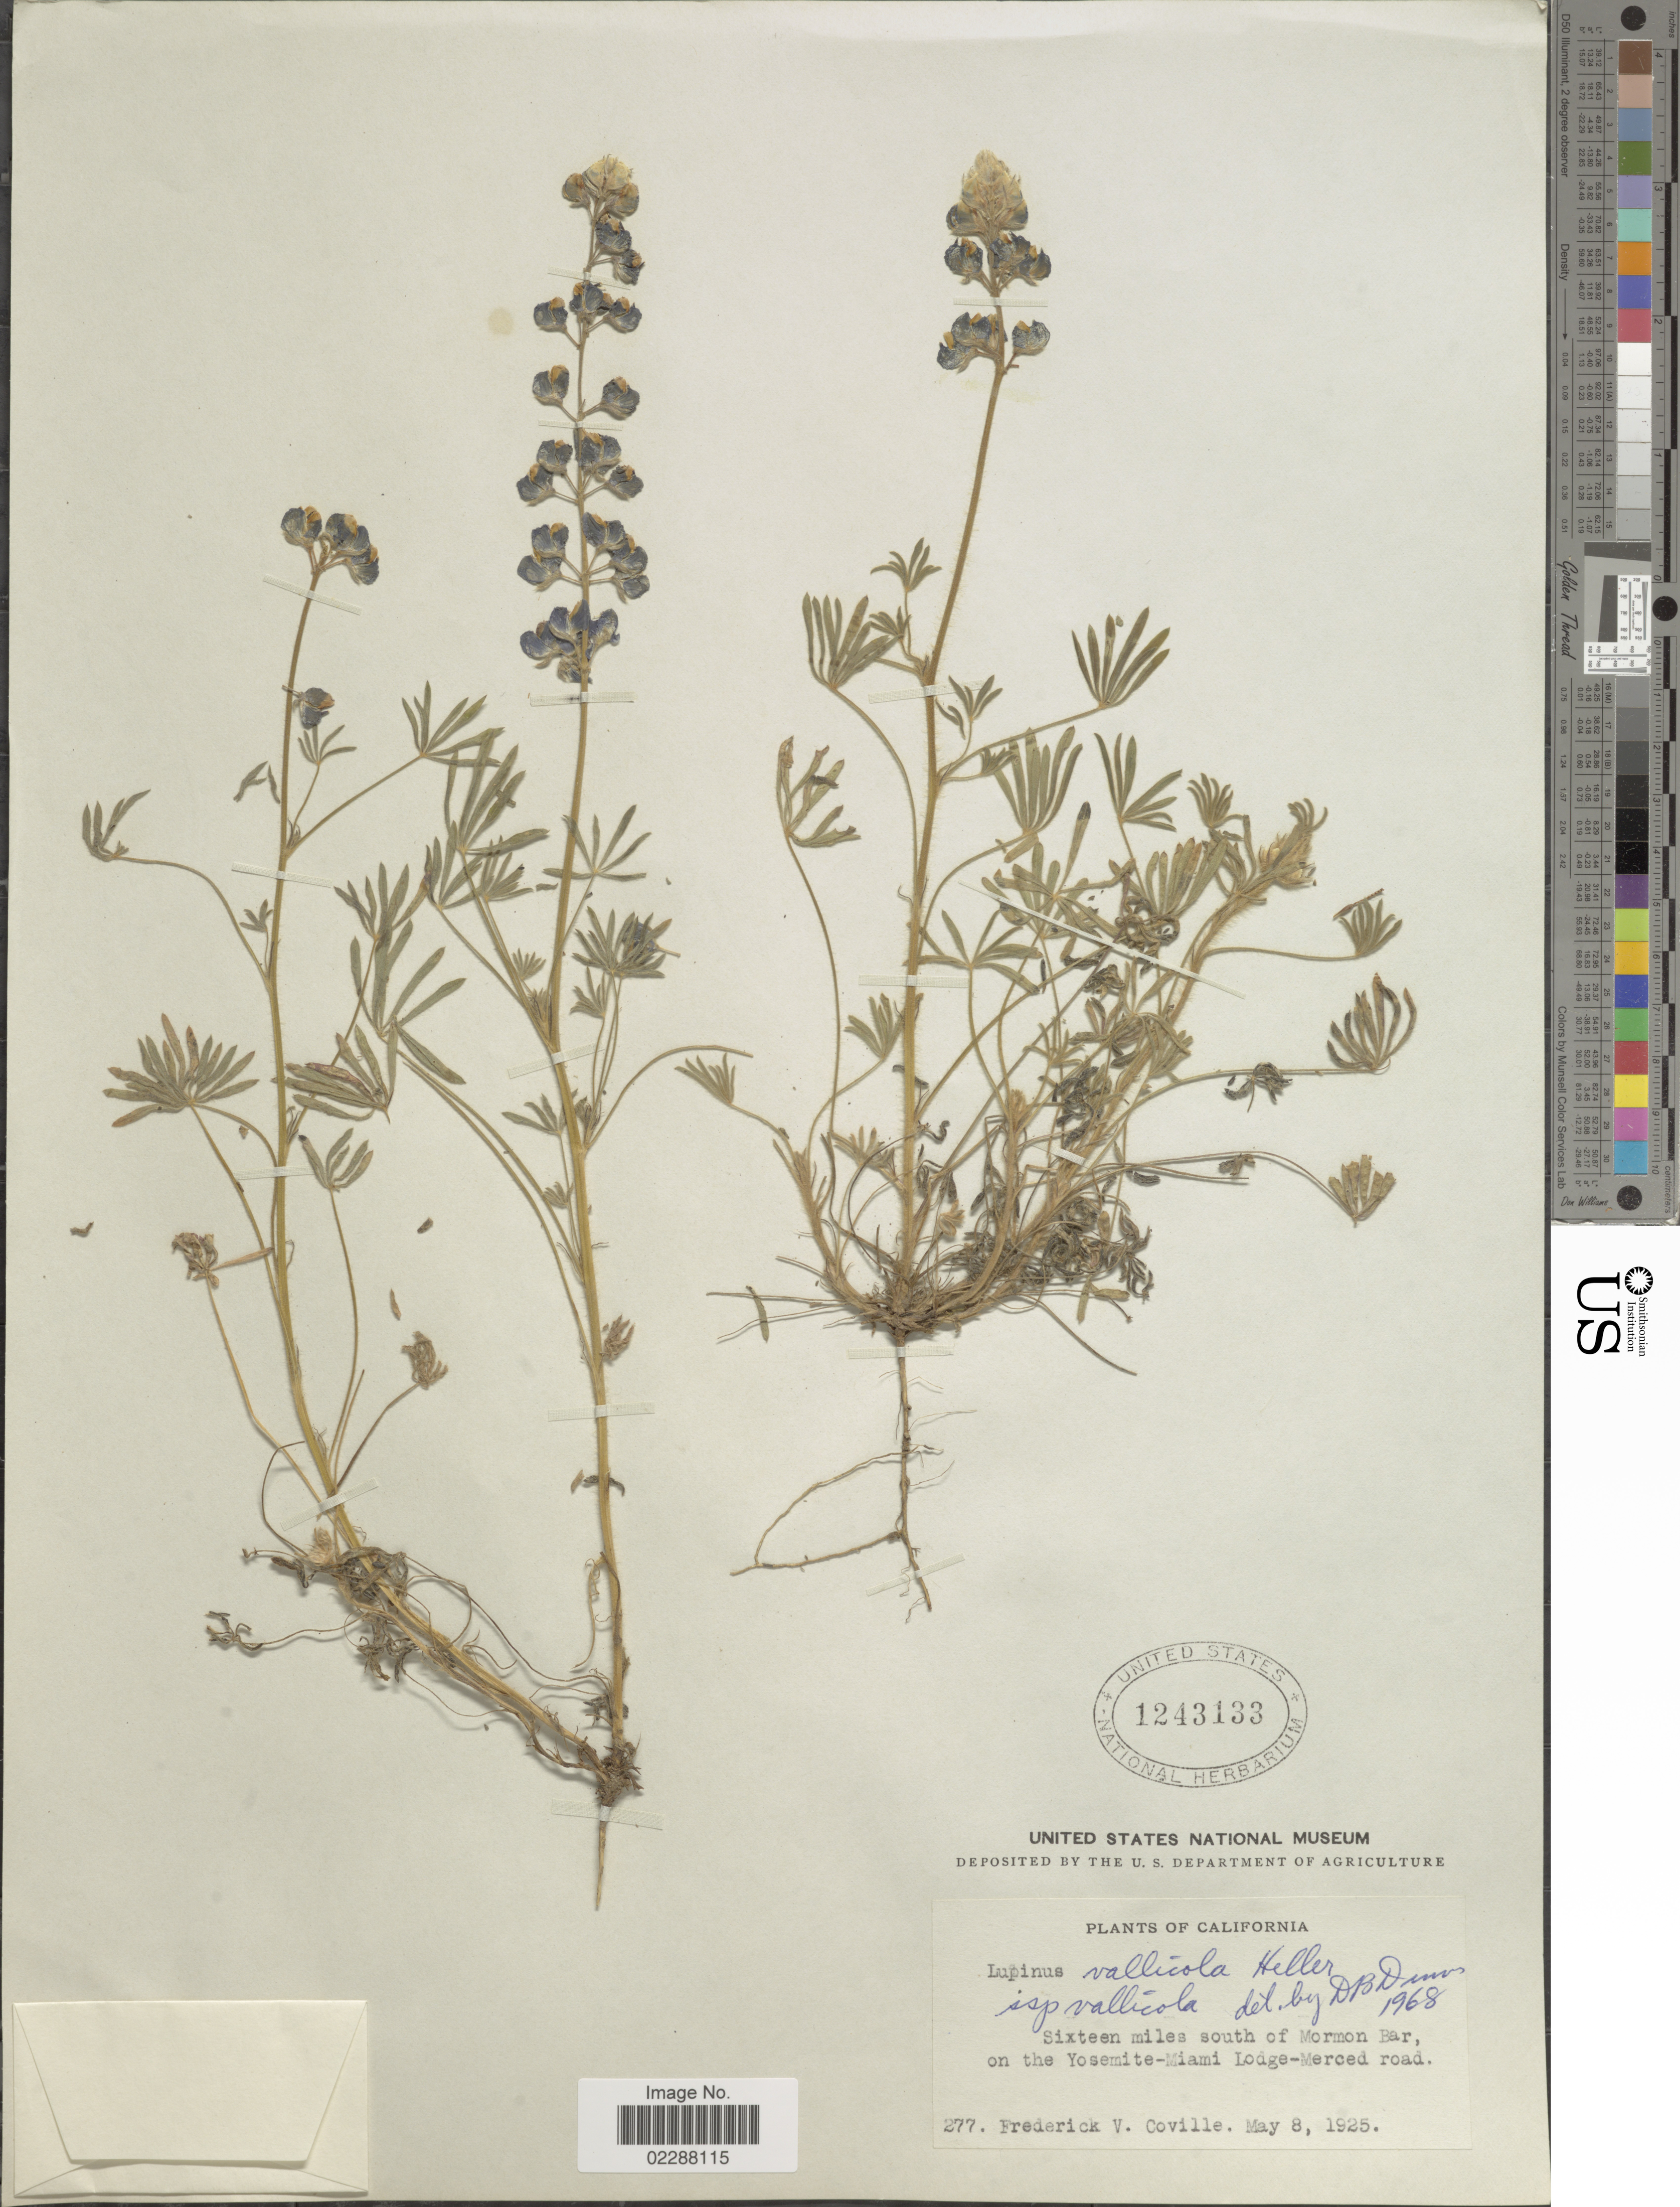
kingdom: Plantae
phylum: Tracheophyta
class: Magnoliopsida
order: Fabales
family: Fabaceae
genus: Lupinus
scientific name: Lupinus vallicola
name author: A. Heller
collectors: F. V. Coville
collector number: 277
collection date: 1925-05-08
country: United States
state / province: California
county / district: Mariposa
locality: Sixteen miles south of Mormon Bar, on the Yosemite-Miami Lodge-Merced road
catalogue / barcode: US 1243133